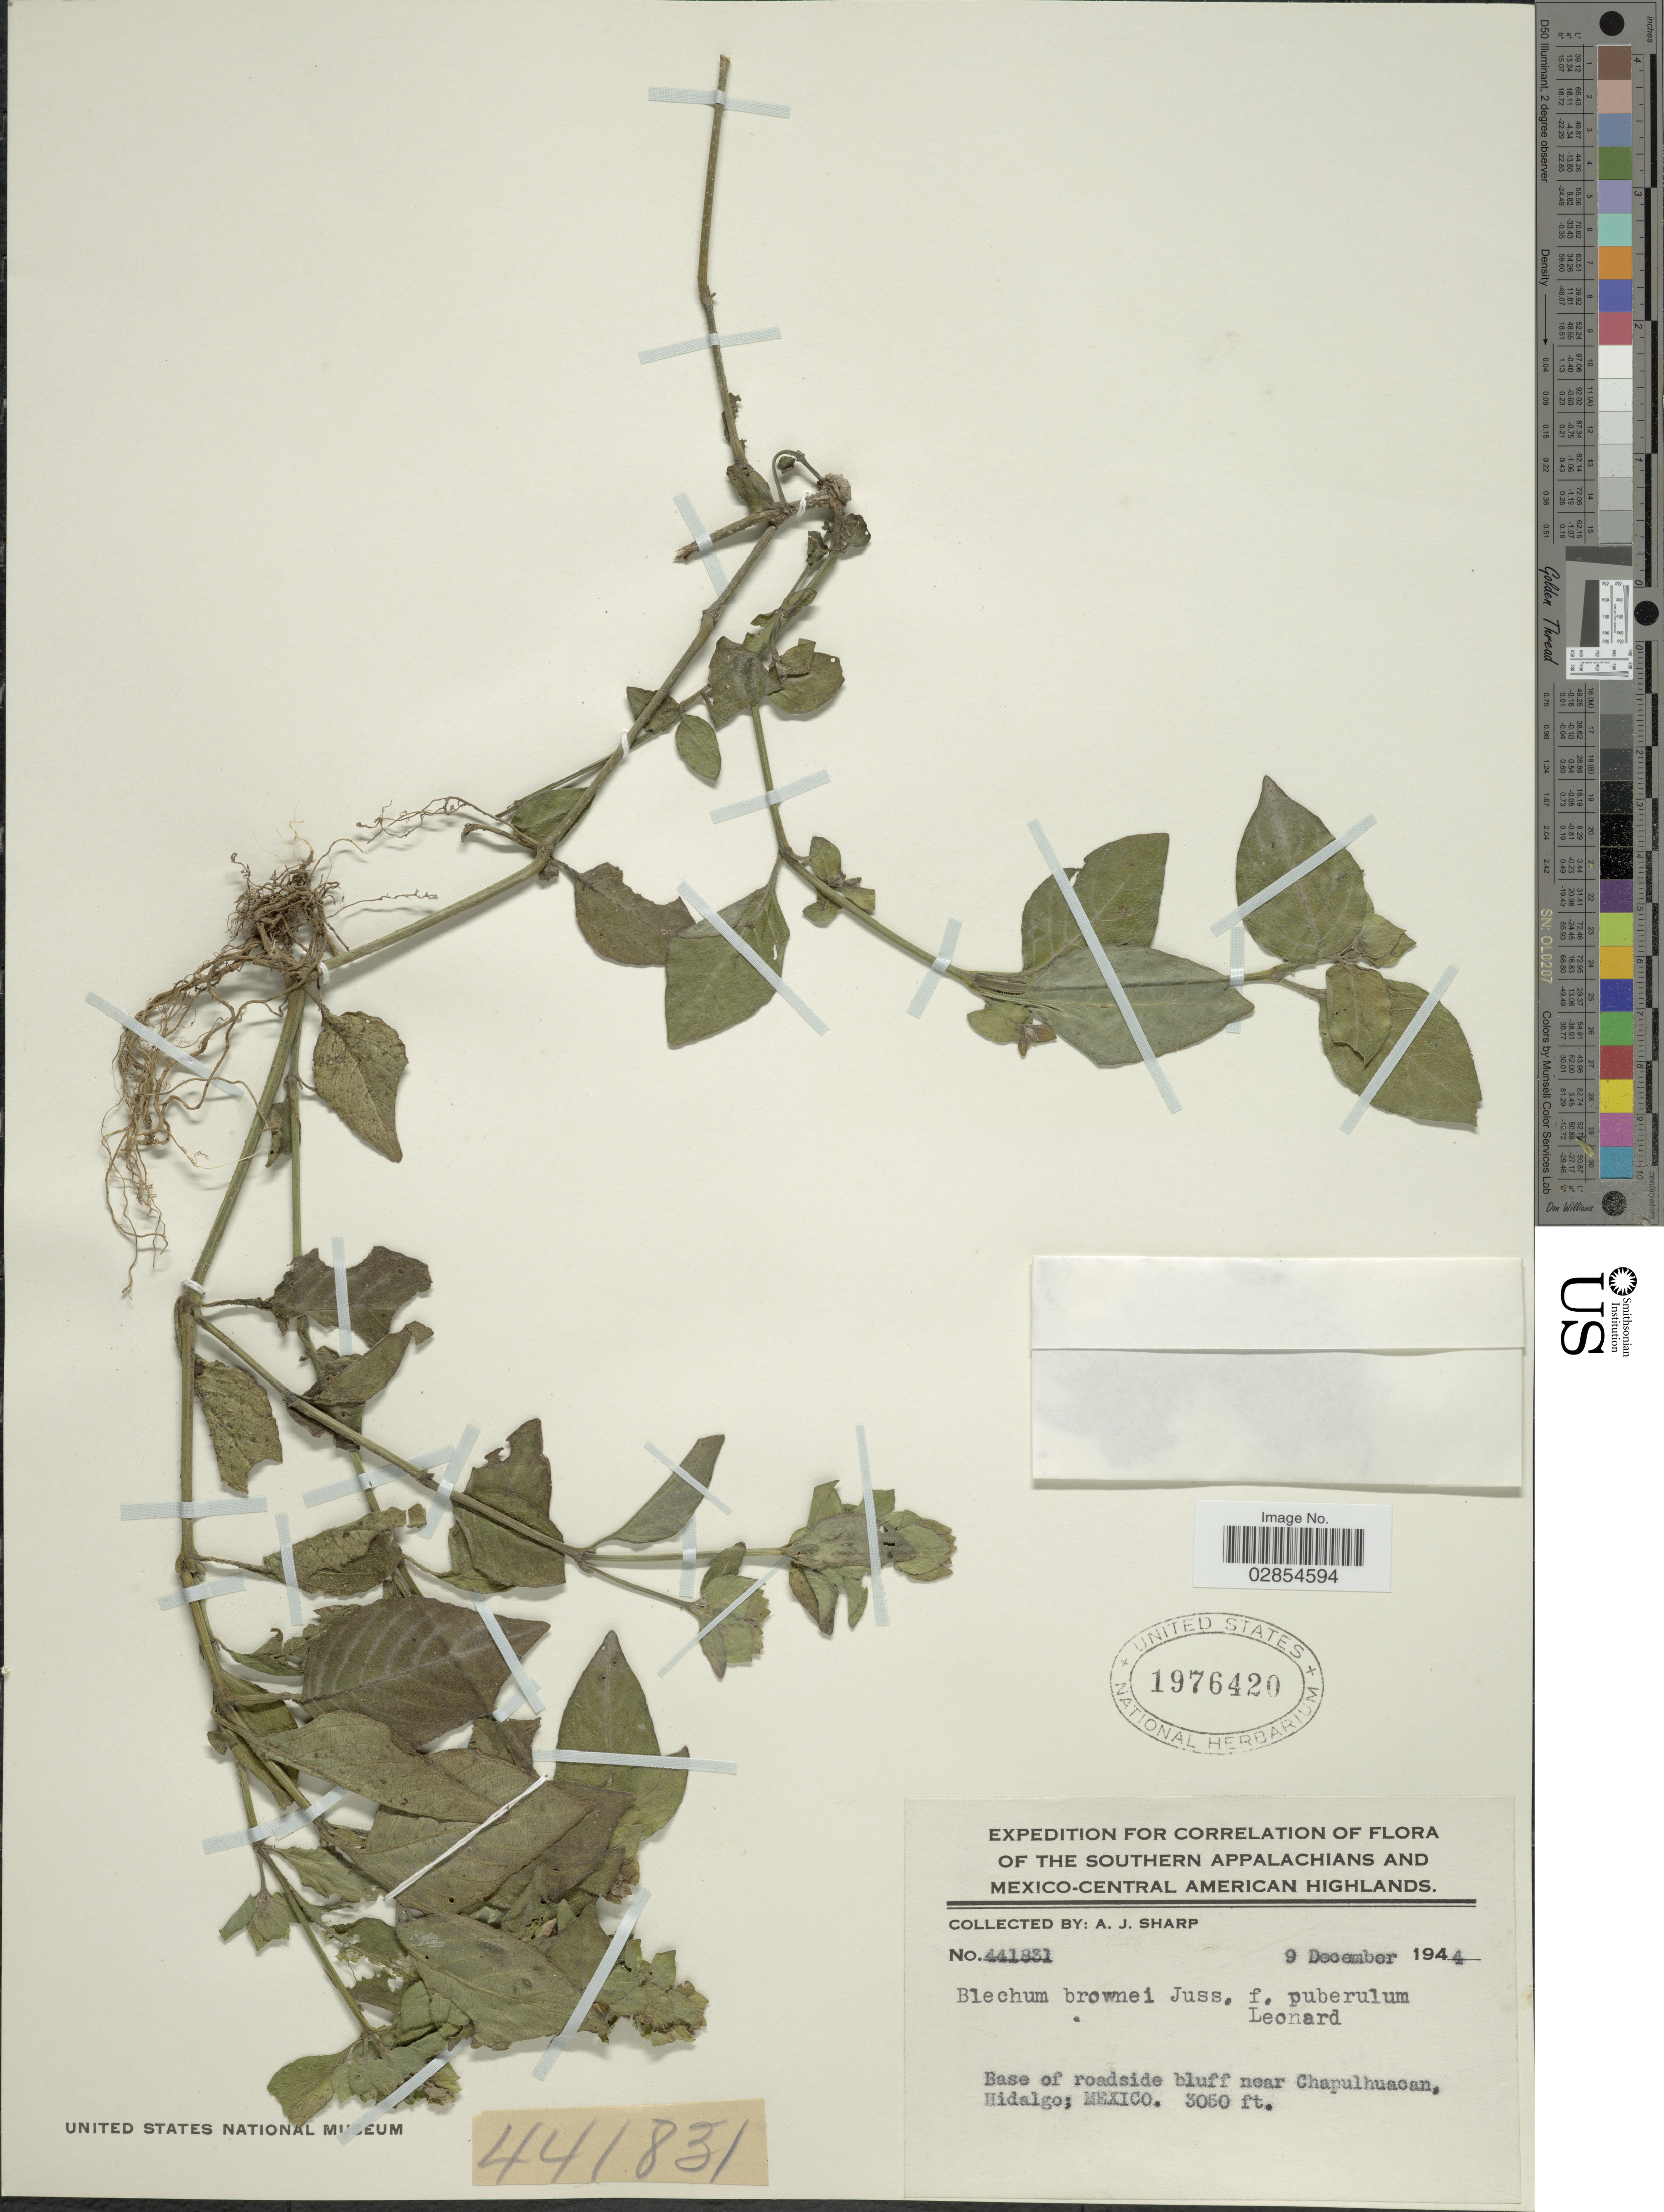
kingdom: Plantae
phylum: Tracheophyta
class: Magnoliopsida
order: Lamiales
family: Acanthaceae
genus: Blechum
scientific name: Blechum pyramidatum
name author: (Lam.) Urb.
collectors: A. J. Sharp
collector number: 441831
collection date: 1944-12-09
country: Mexico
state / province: Hidalgo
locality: Southern Appalachians and Mexico-Central American Highlands. Base of roadside bluff near Chapulhuacan, Hidalgo.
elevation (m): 930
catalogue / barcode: US 1976420